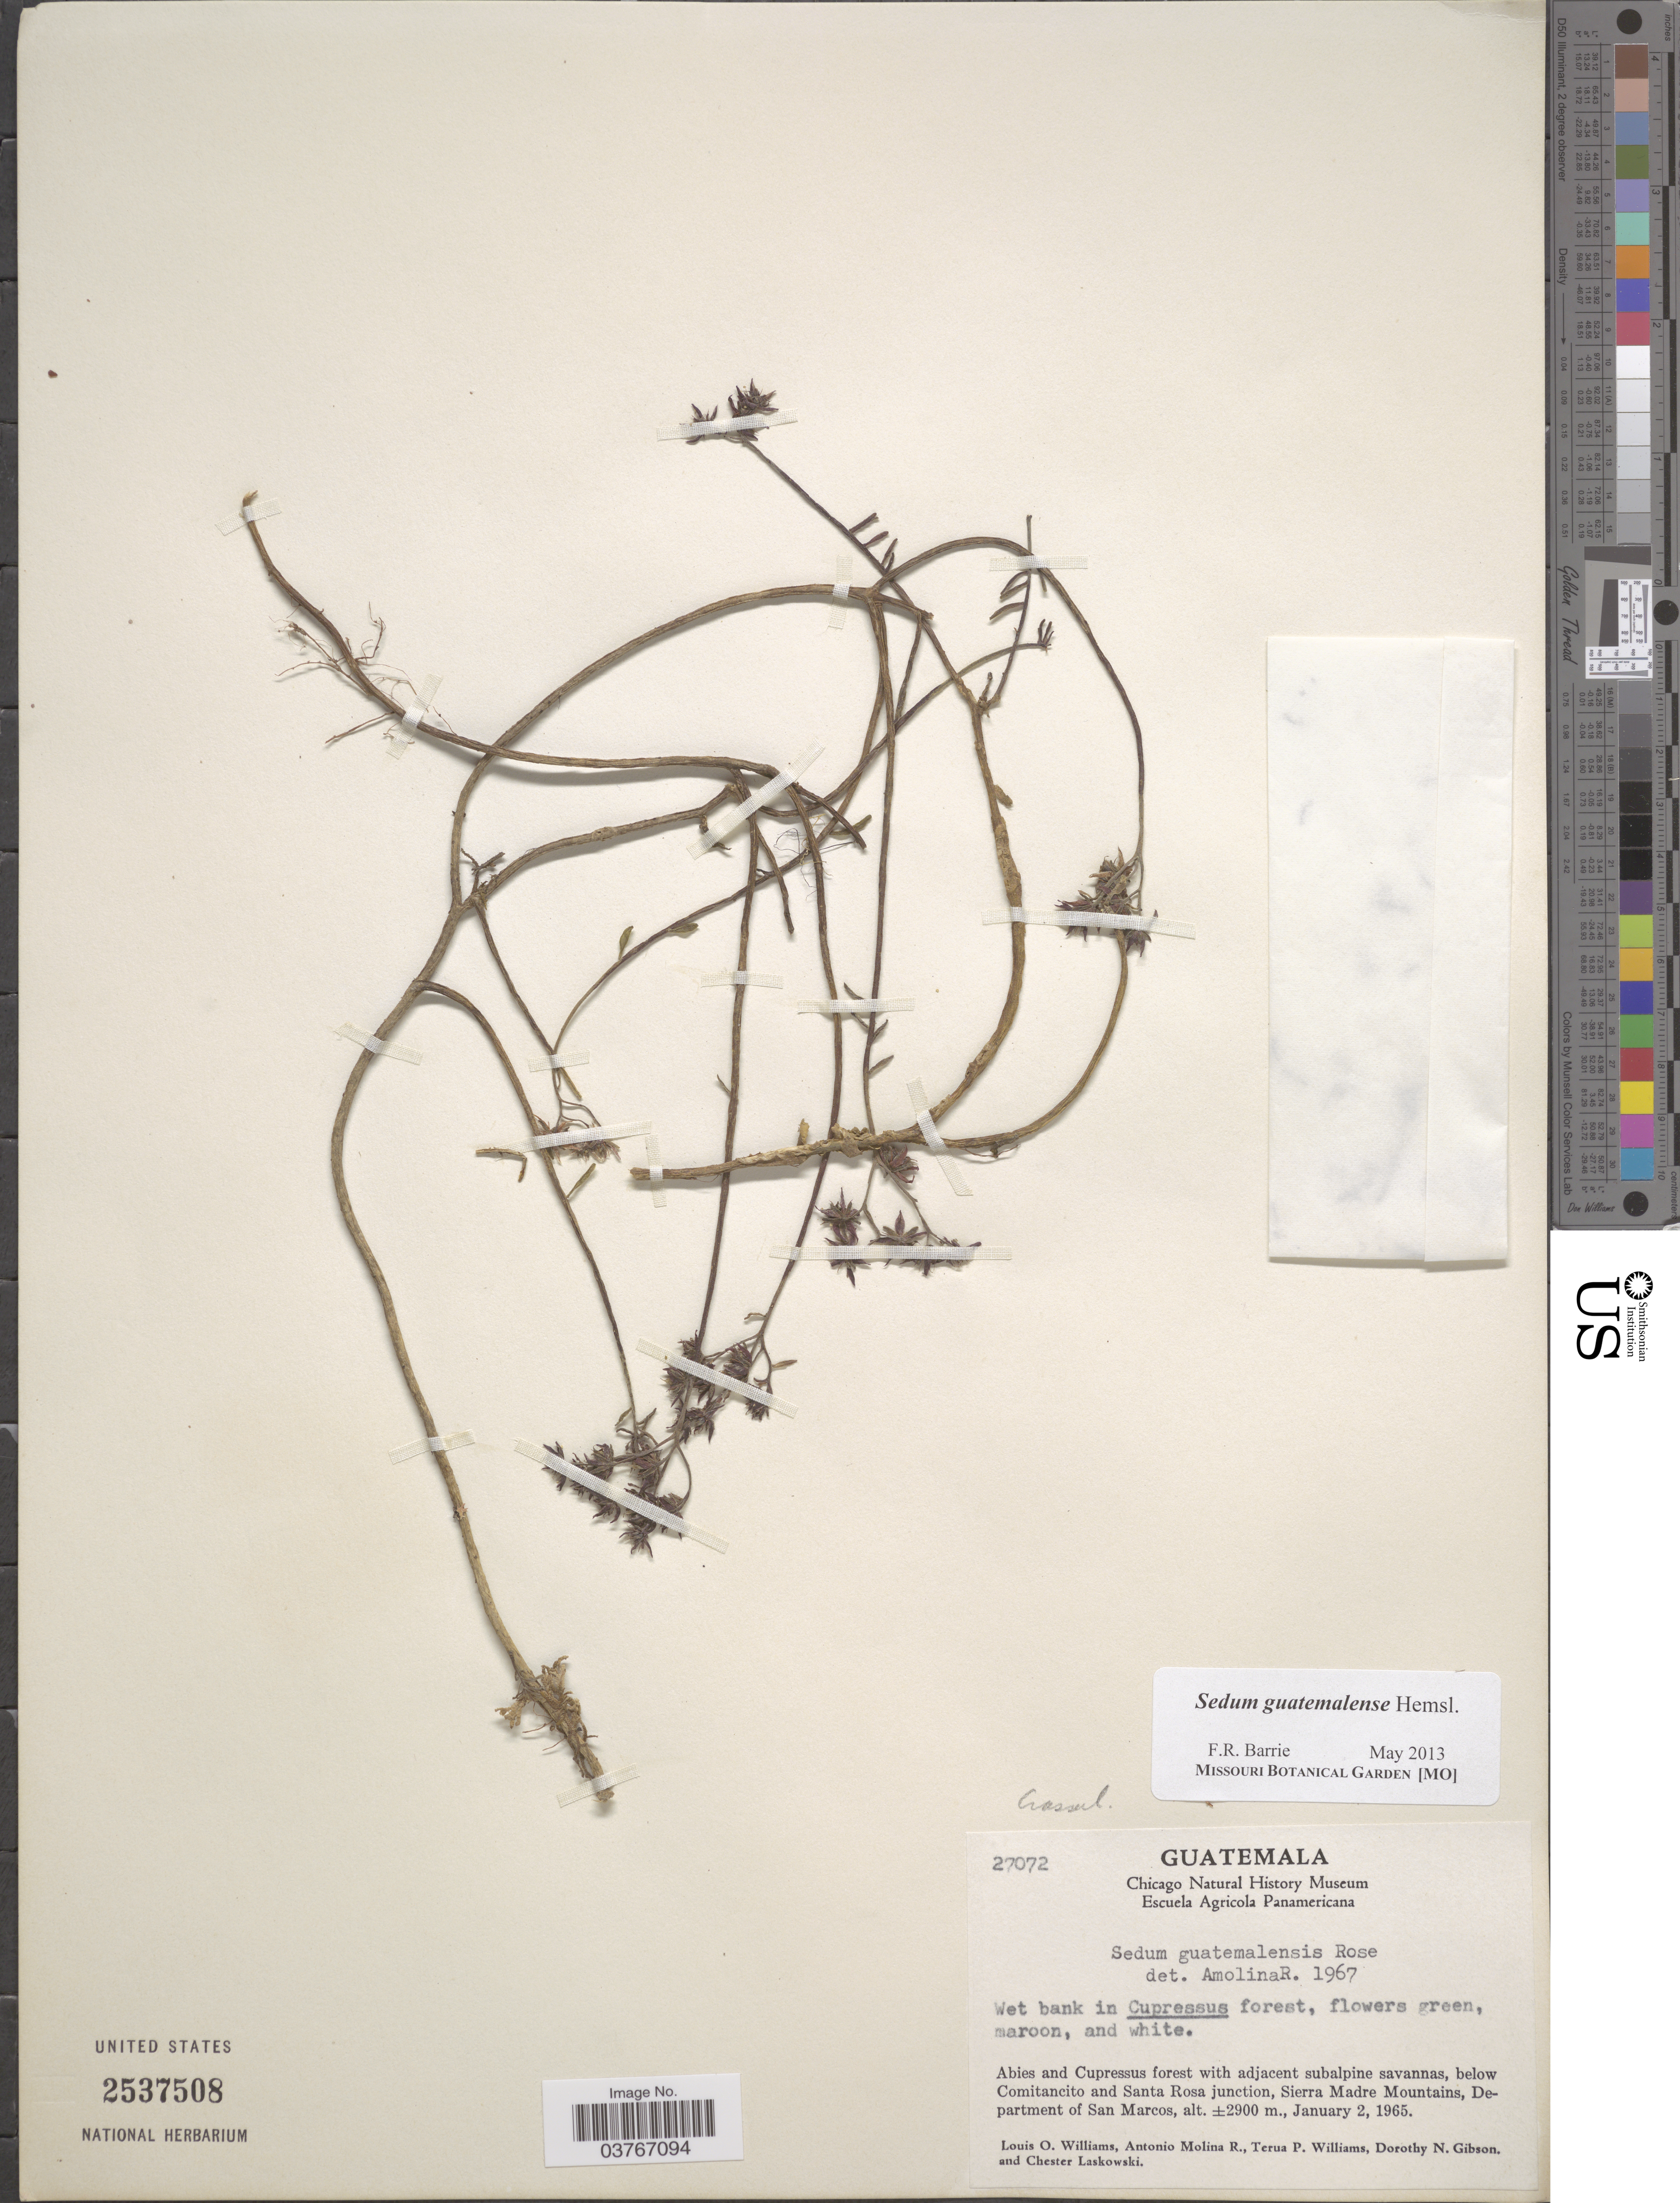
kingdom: Plantae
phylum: Tracheophyta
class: Magnoliopsida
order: Saxifragales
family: Crassulaceae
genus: Sedum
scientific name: Sedum guatemalense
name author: Hemsl.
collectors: L. O. Williams, A. Molina R., T. Williams, D. N. Gibson & C. Laskowski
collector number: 27072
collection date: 1965-01-02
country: Guatemala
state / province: San Marcos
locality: Below Comitancito and Santa Rosa junction, Sierra Madre Mountains, Department of San Marcos.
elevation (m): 2900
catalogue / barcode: US 2537508